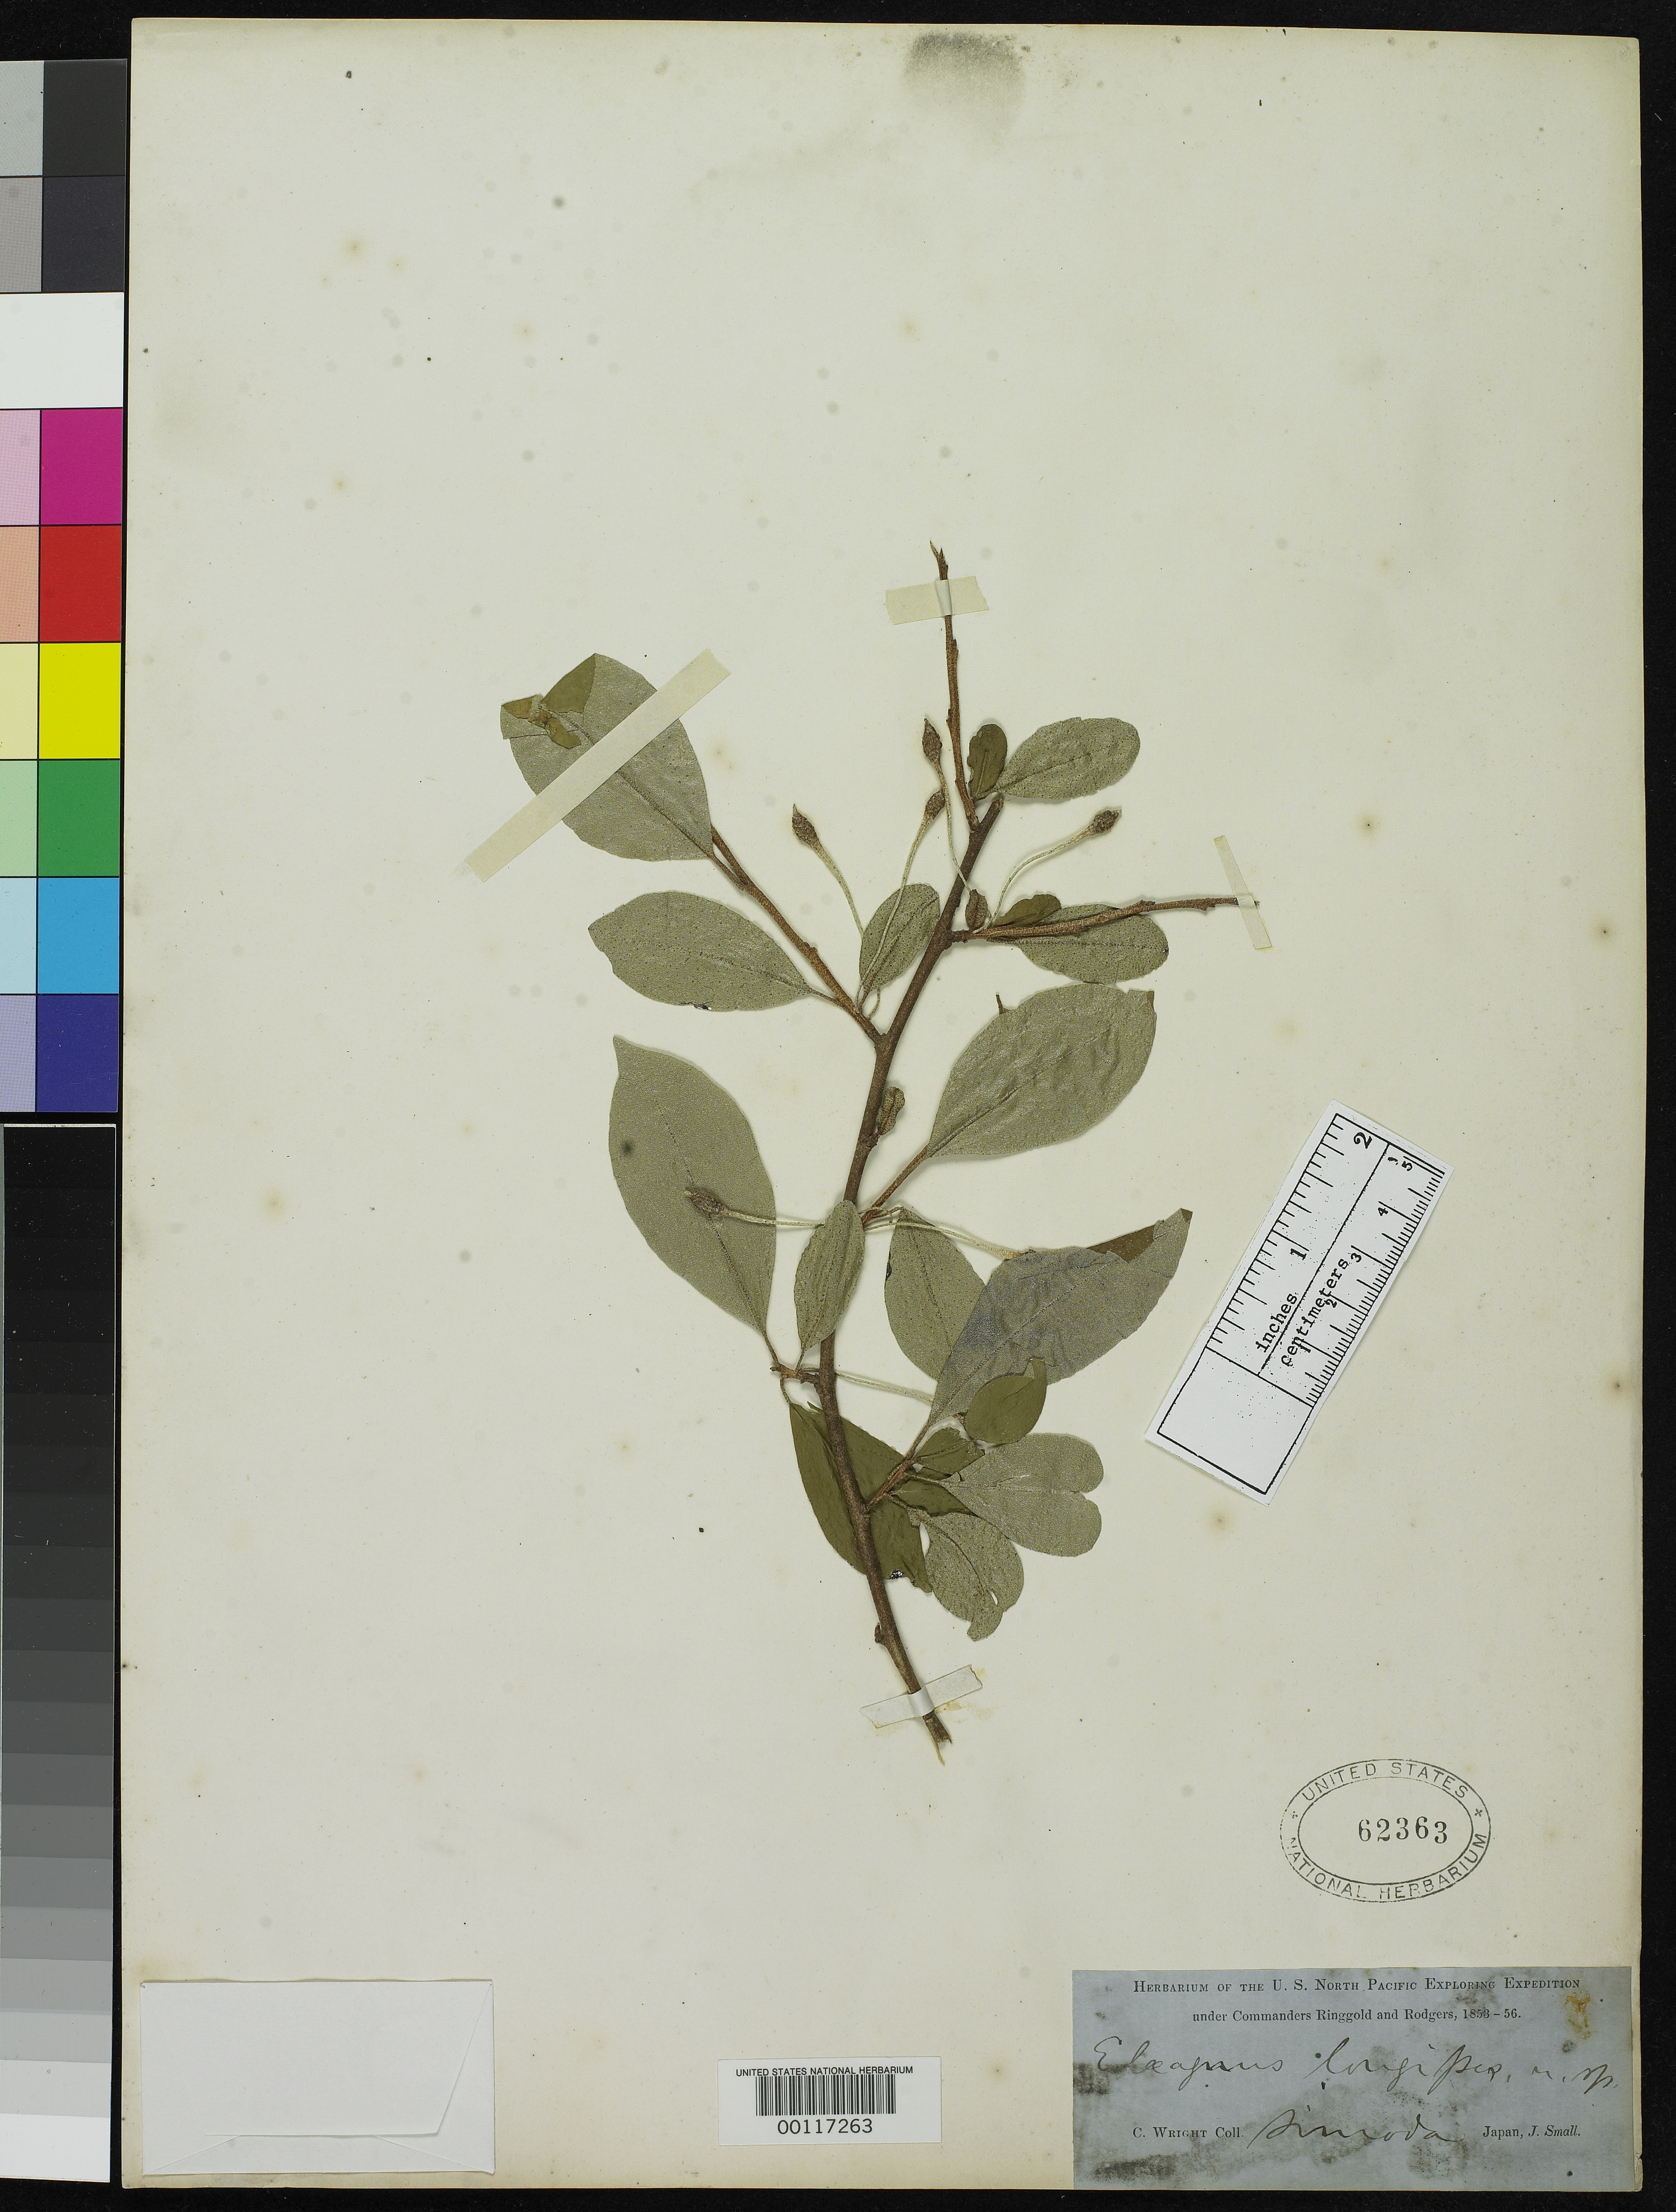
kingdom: Plantae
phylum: Tracheophyta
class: Magnoliopsida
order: Rosales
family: Elaeagnaceae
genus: Elaeagnus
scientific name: Elaeagnus longipes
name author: A. Gray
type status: Type Collection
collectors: C. Wright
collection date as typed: May 1855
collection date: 1855-05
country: Japan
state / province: Sizuoka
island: Honshu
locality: Shimoda.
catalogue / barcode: US 62363